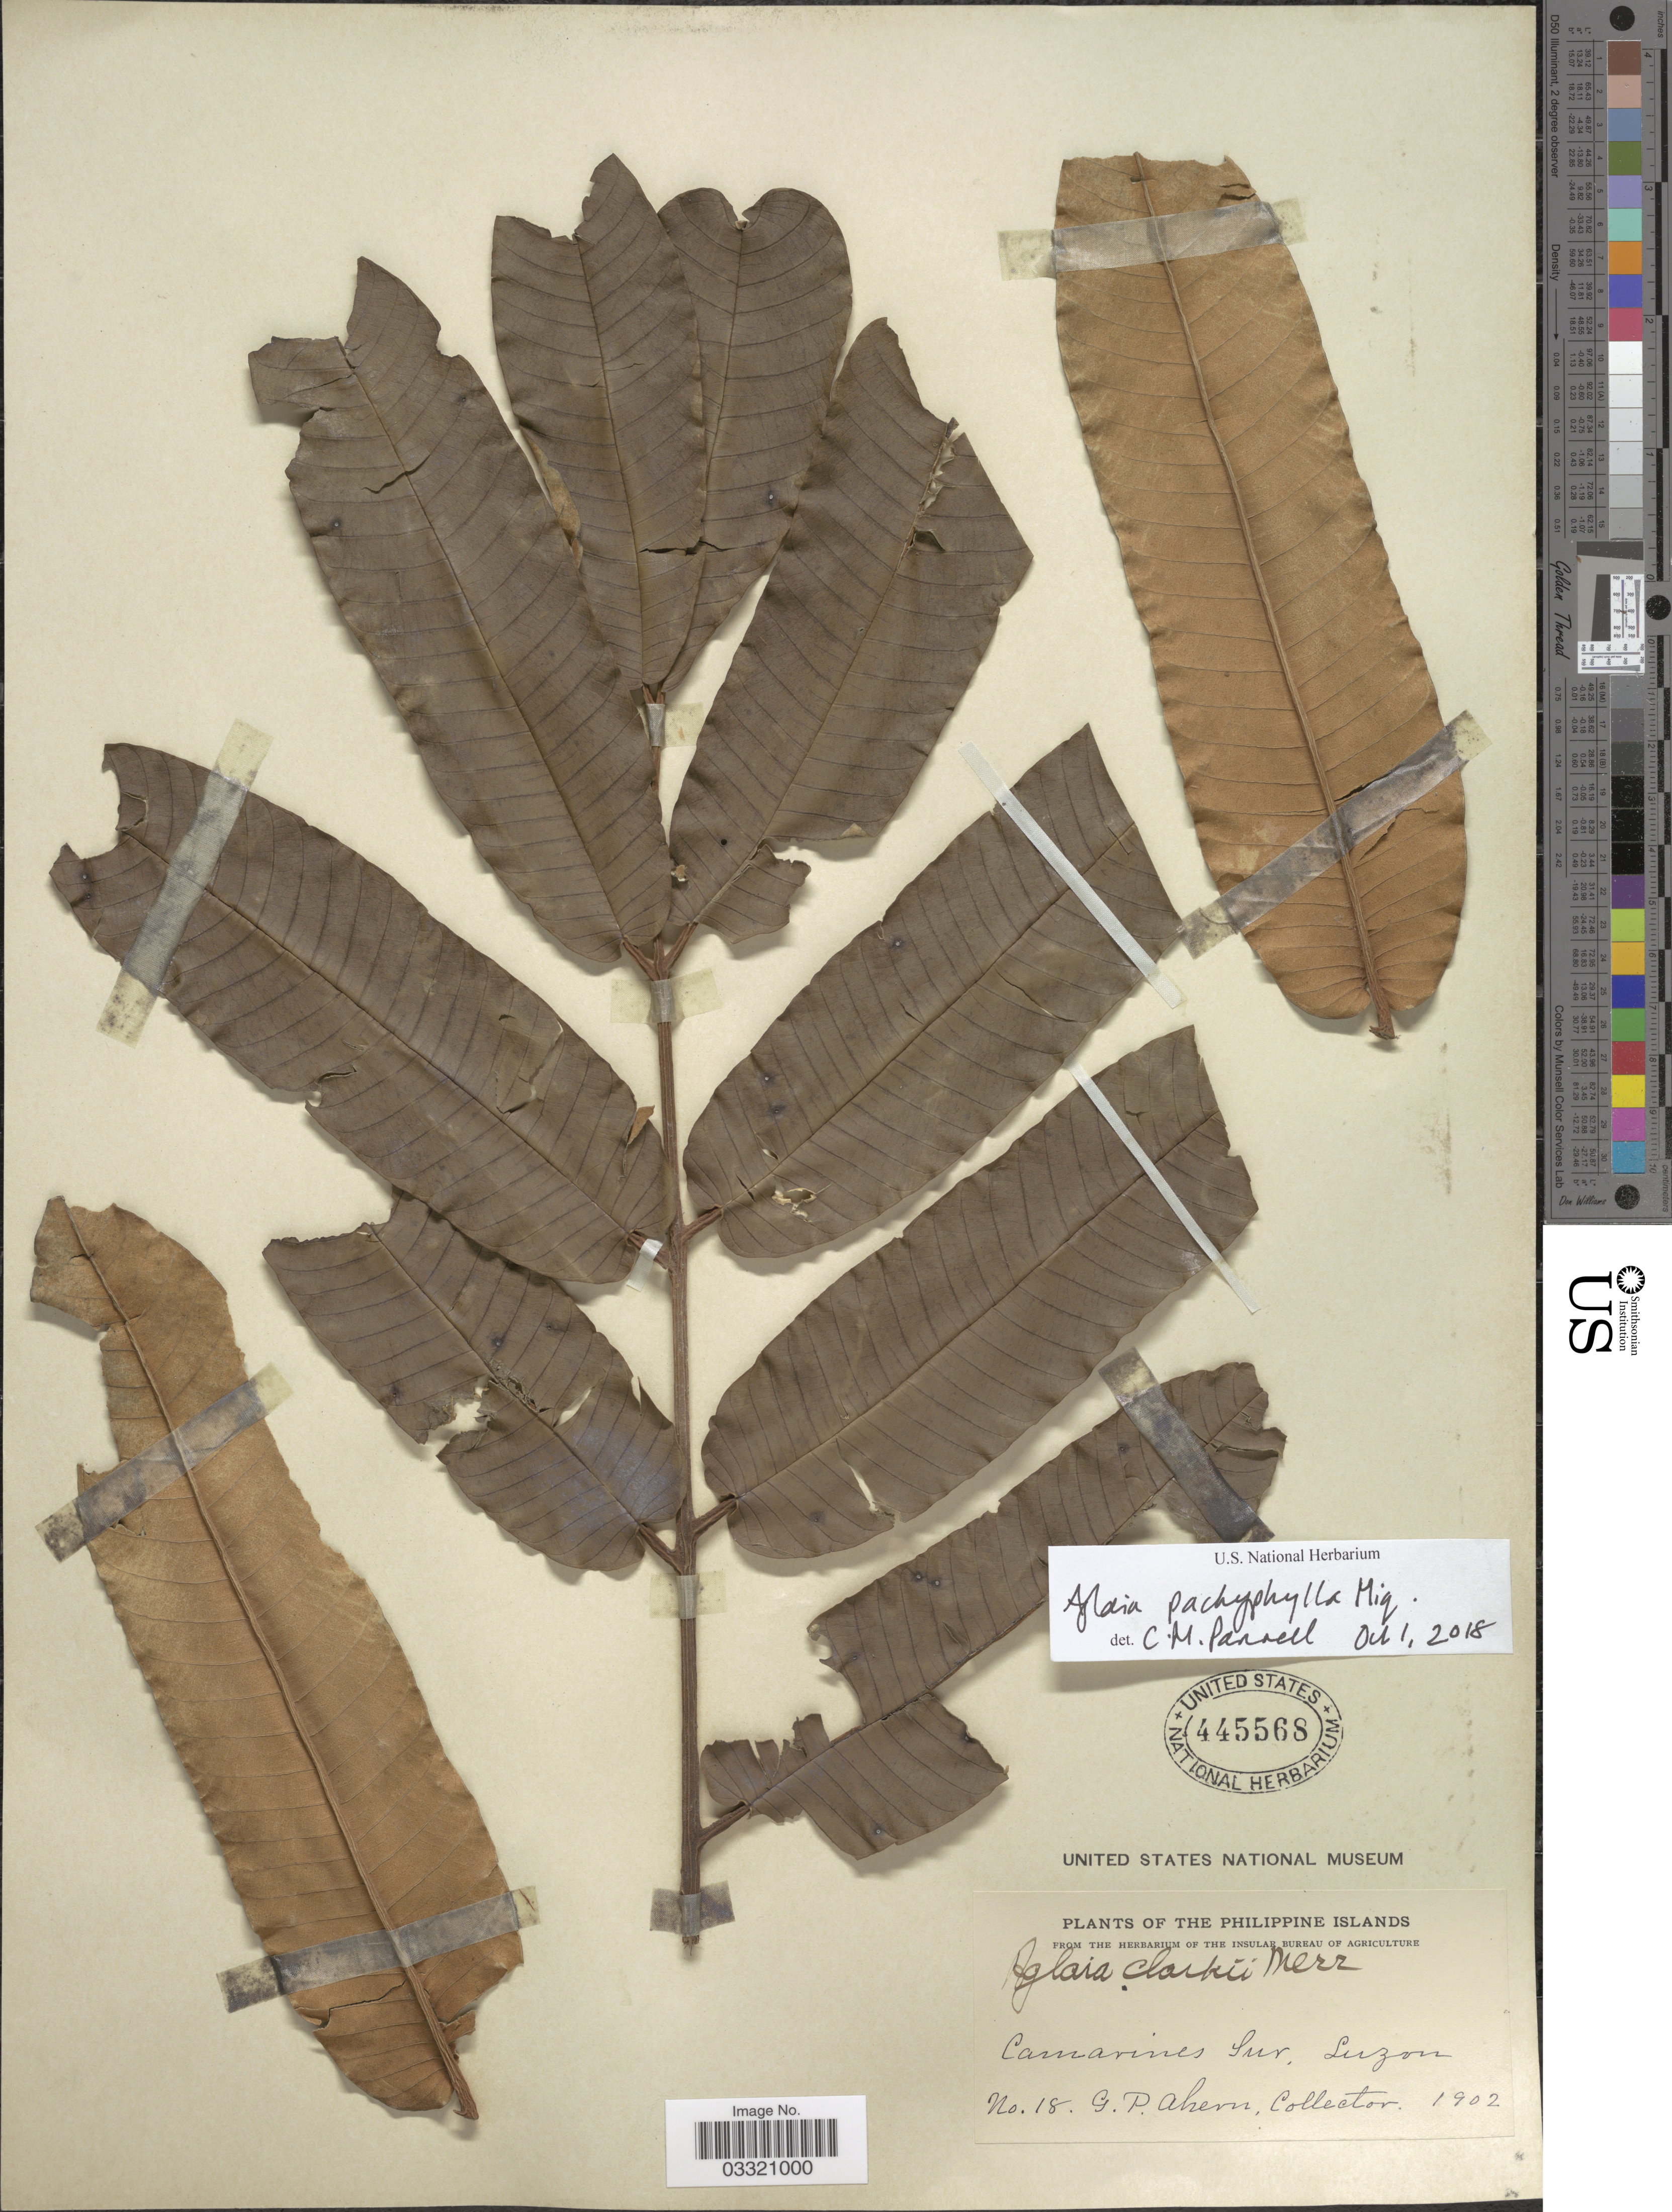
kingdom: Plantae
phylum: Tracheophyta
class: Magnoliopsida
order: Sapindales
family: Meliaceae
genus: Aglaia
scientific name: Aglaia pachyphylla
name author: Miq.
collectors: G. Ahern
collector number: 18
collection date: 1902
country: Philippines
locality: Camarines Sur, Luzon.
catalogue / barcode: US 445568